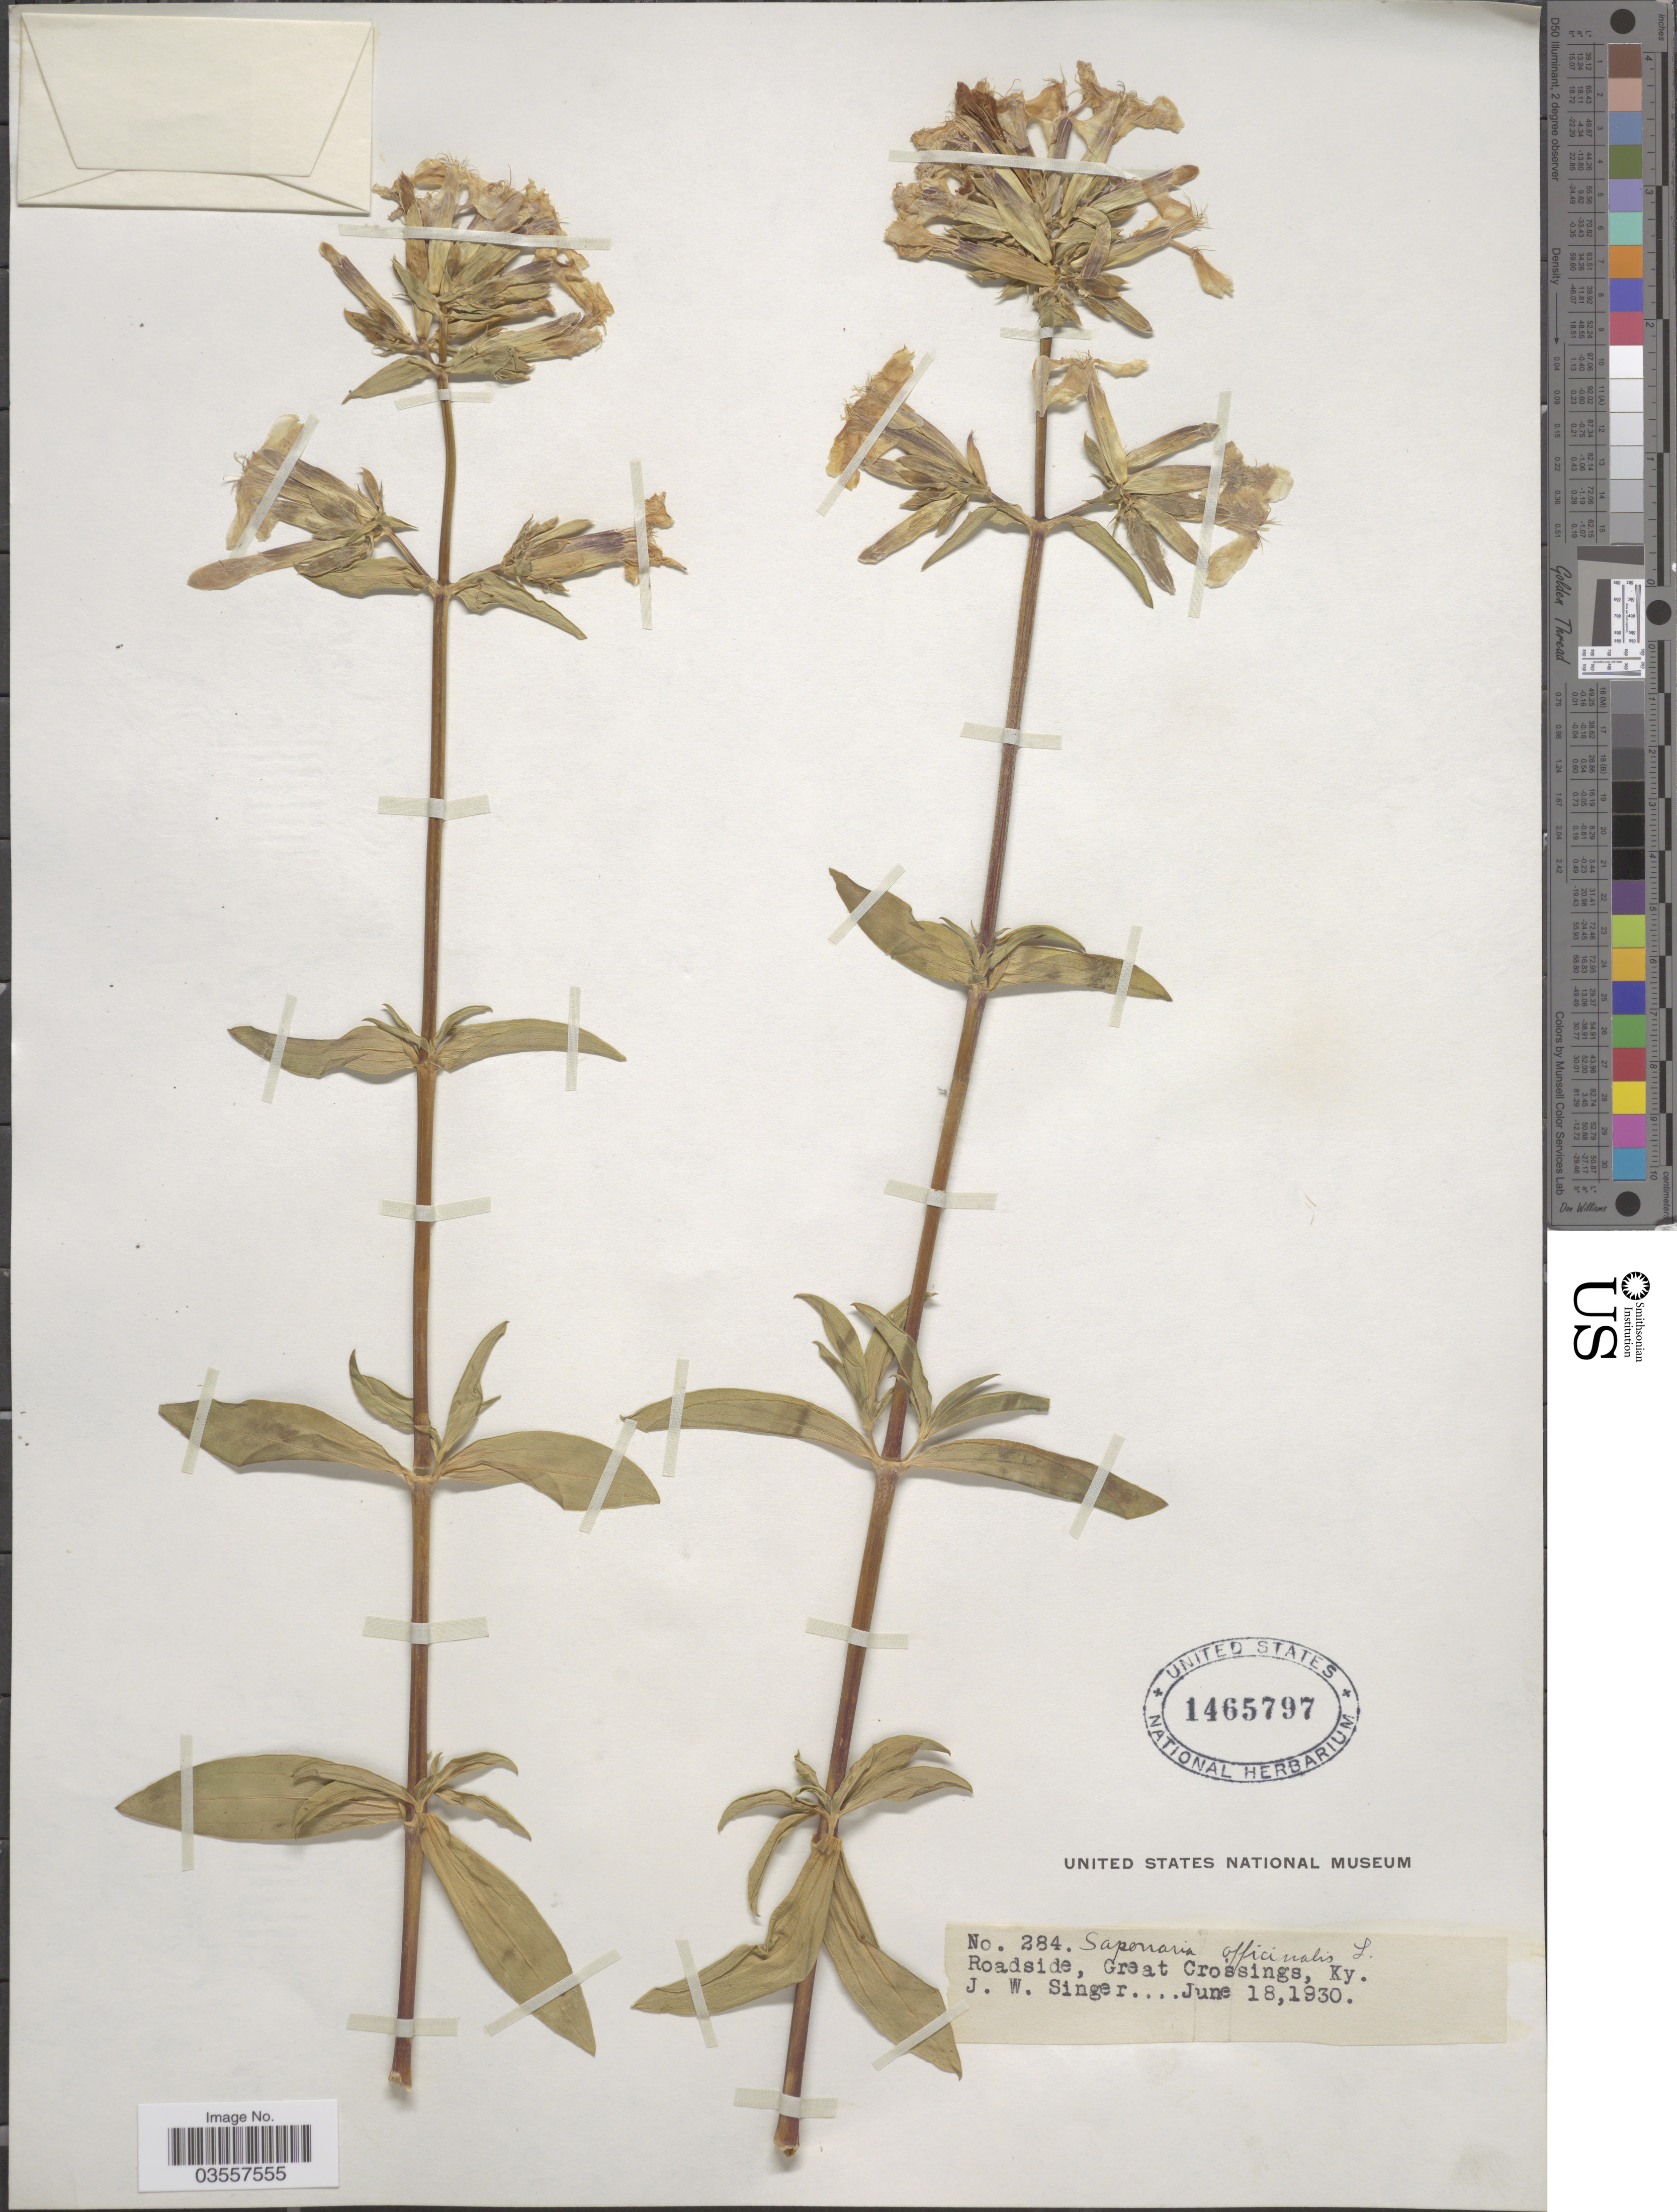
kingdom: Plantae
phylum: Tracheophyta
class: Magnoliopsida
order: Caryophyllales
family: Caryophyllaceae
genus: Saponaria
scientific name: Saponaria officinalis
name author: L.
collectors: J. EW. Singer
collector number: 284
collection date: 1930-06-18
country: United States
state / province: Kentucky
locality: Roadside, Great Crossings.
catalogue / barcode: US 1465797